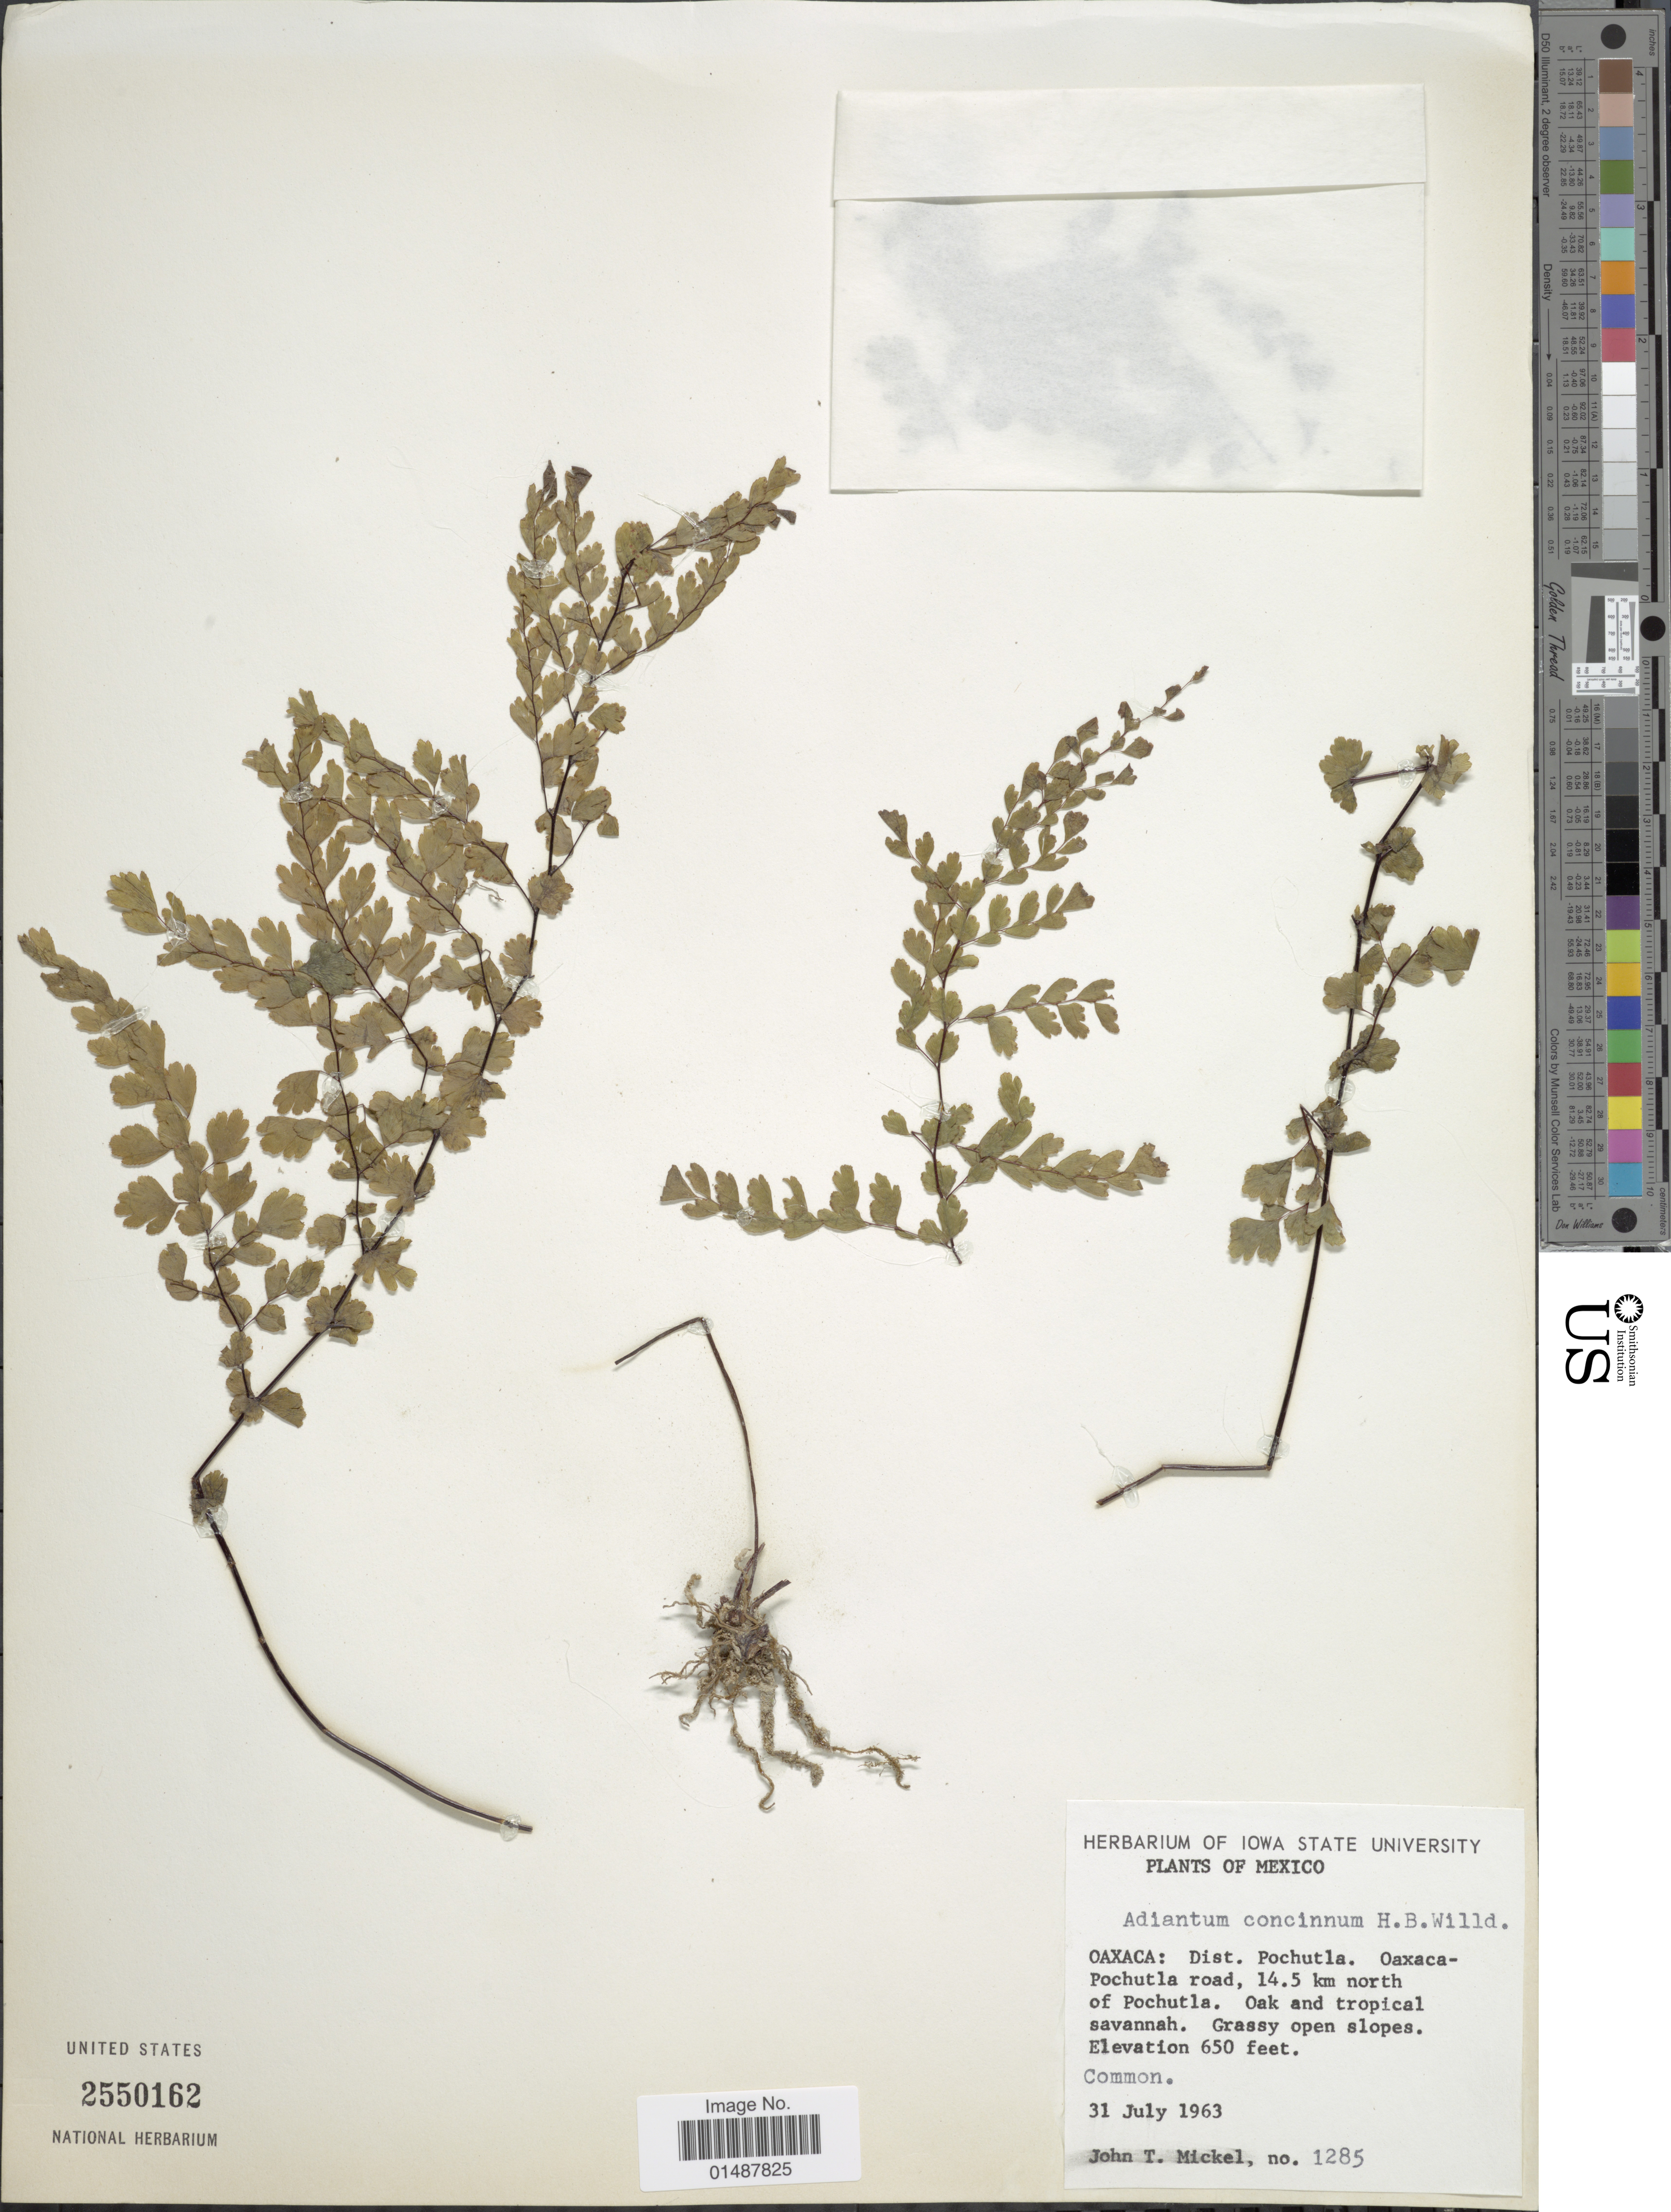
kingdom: Plantae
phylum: Tracheophyta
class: Polypodiopsida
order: Polypodiales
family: Pteridaceae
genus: Adiantum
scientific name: Adiantum concinnum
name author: Humb. & Bonpl. ex Willd.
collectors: J. T. Mickel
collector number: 1285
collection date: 1963-07-31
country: Mexico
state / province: Oaxaca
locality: Dist. Pochutla, Oaxaca Pochutla road, 14.5 km north of Pochutla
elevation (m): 198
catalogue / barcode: US 2550162